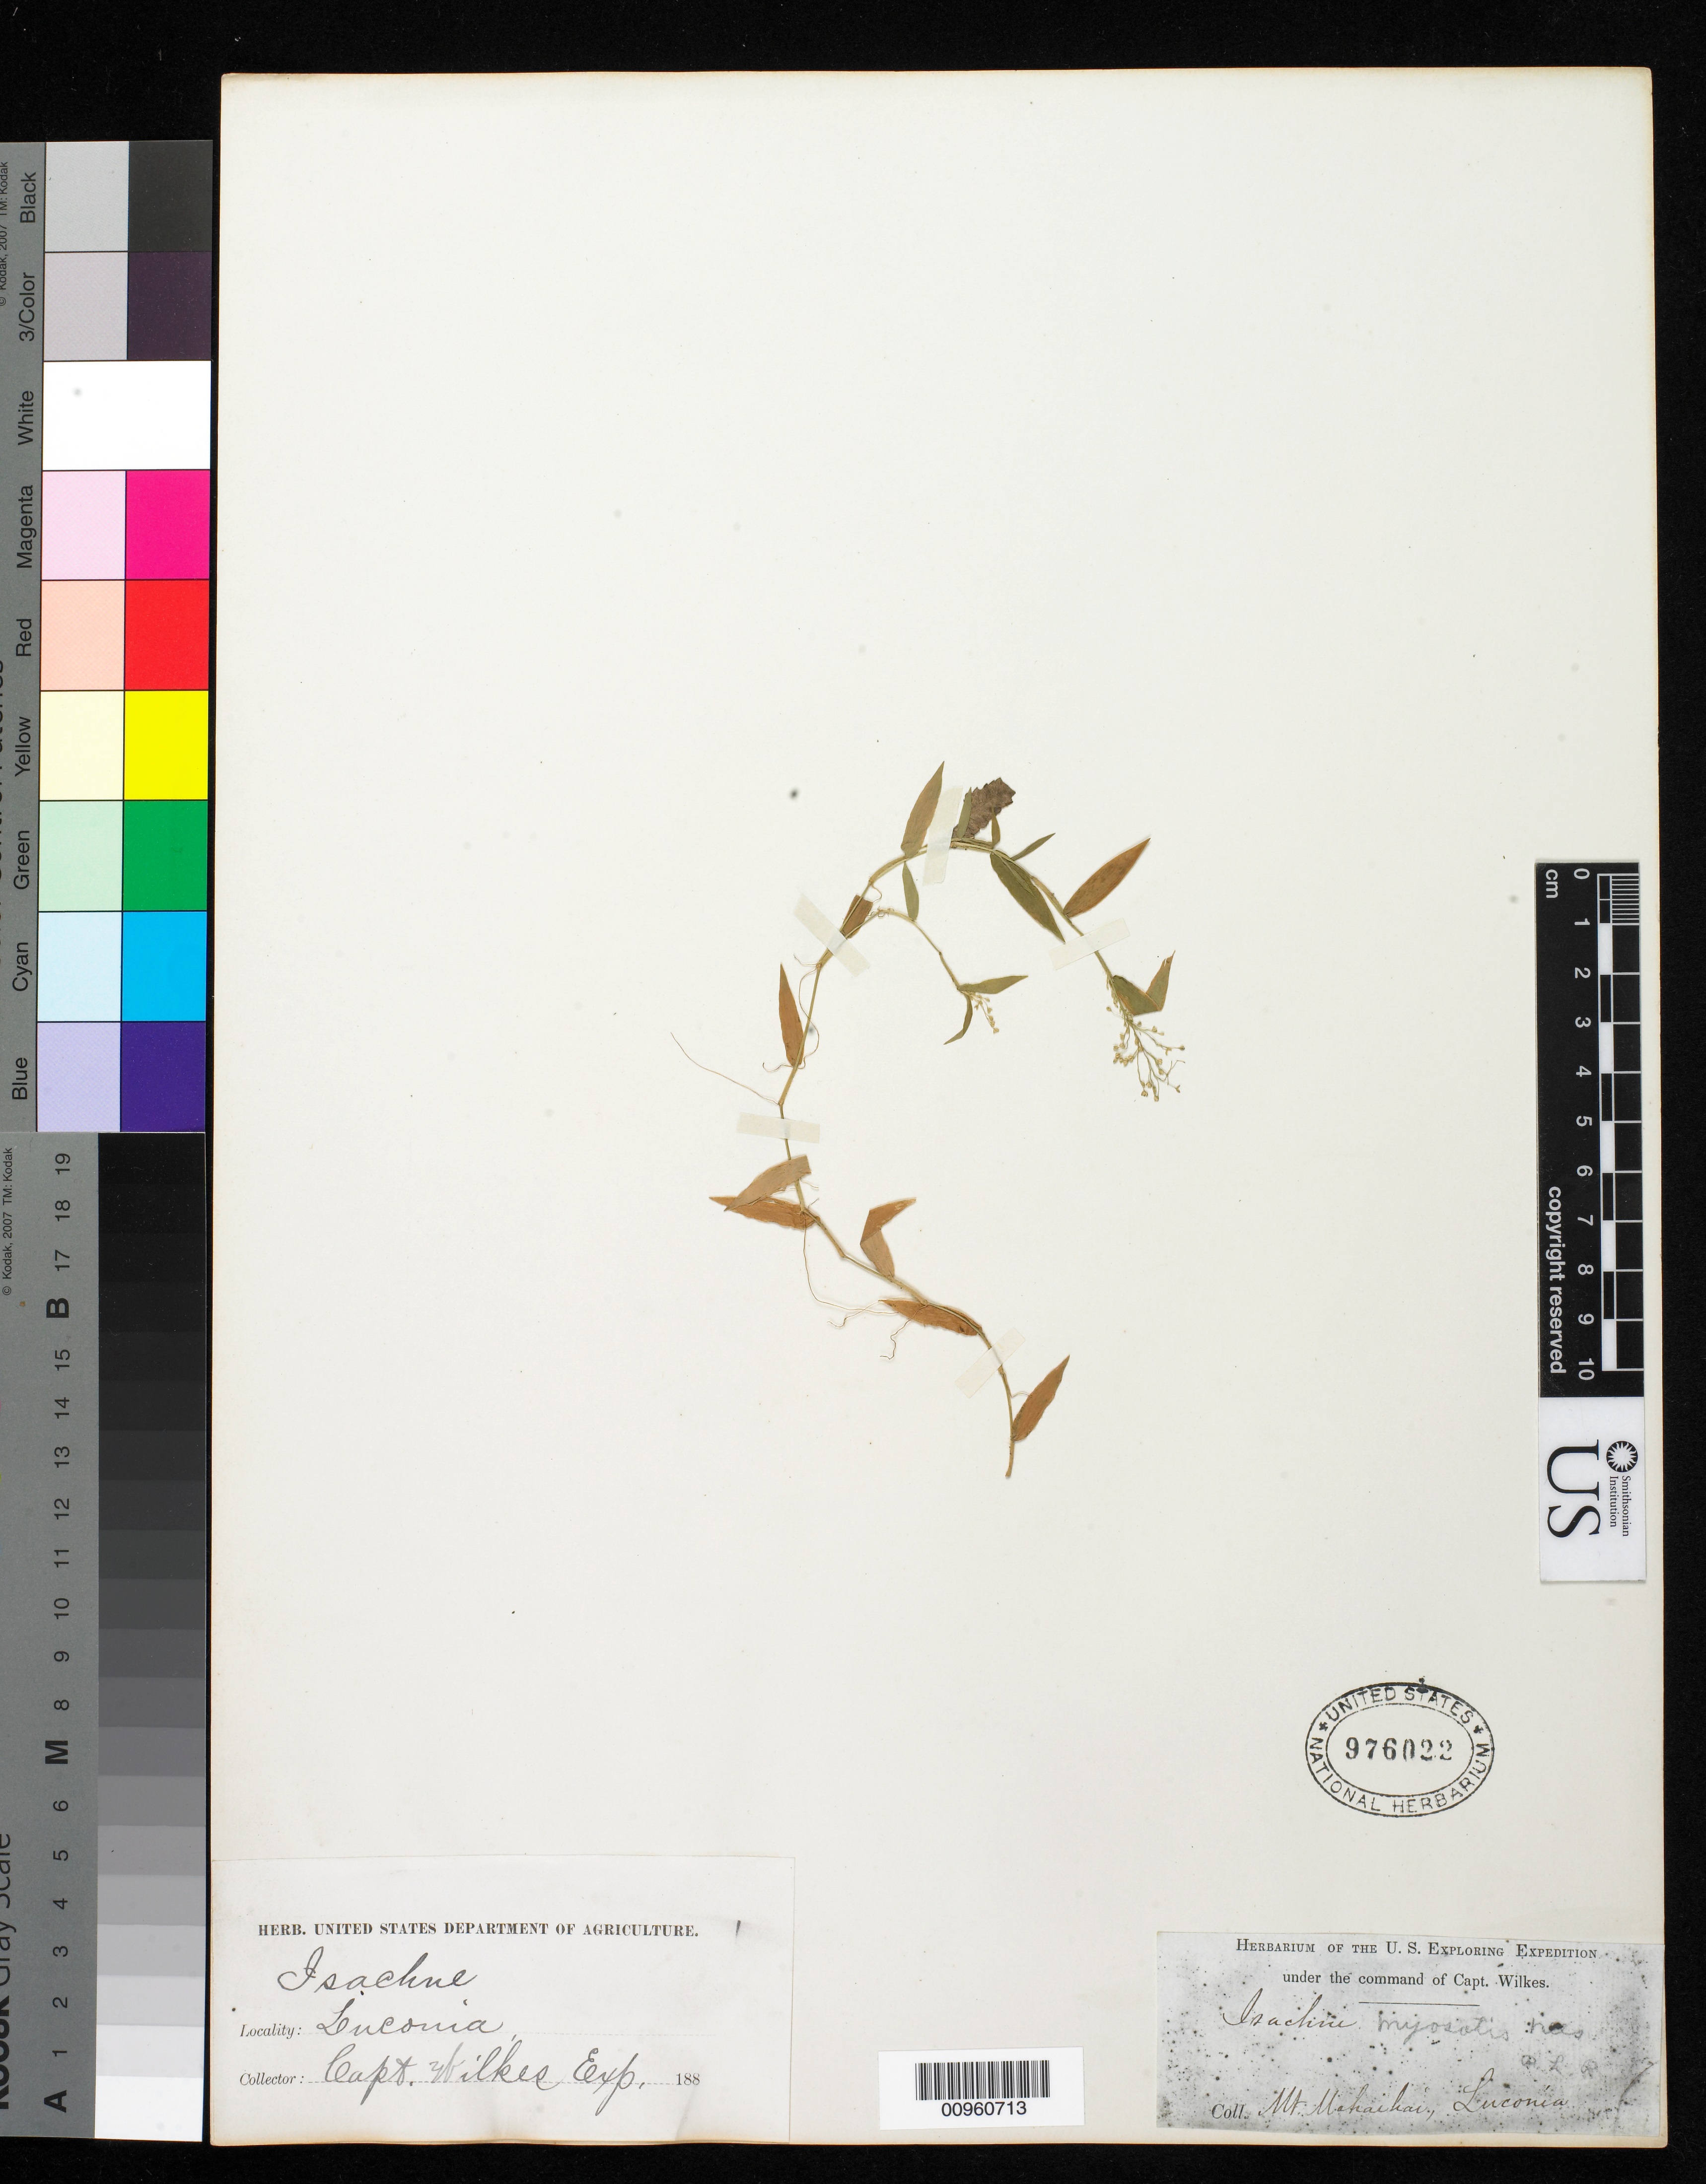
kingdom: Plantae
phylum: Tracheophyta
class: Liliopsida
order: Poales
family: Poaceae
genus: Isachne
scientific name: Isachne debilis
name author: Rendle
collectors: Wilkes Explor. Exped.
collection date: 1838/1842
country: Philippines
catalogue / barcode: US 976022